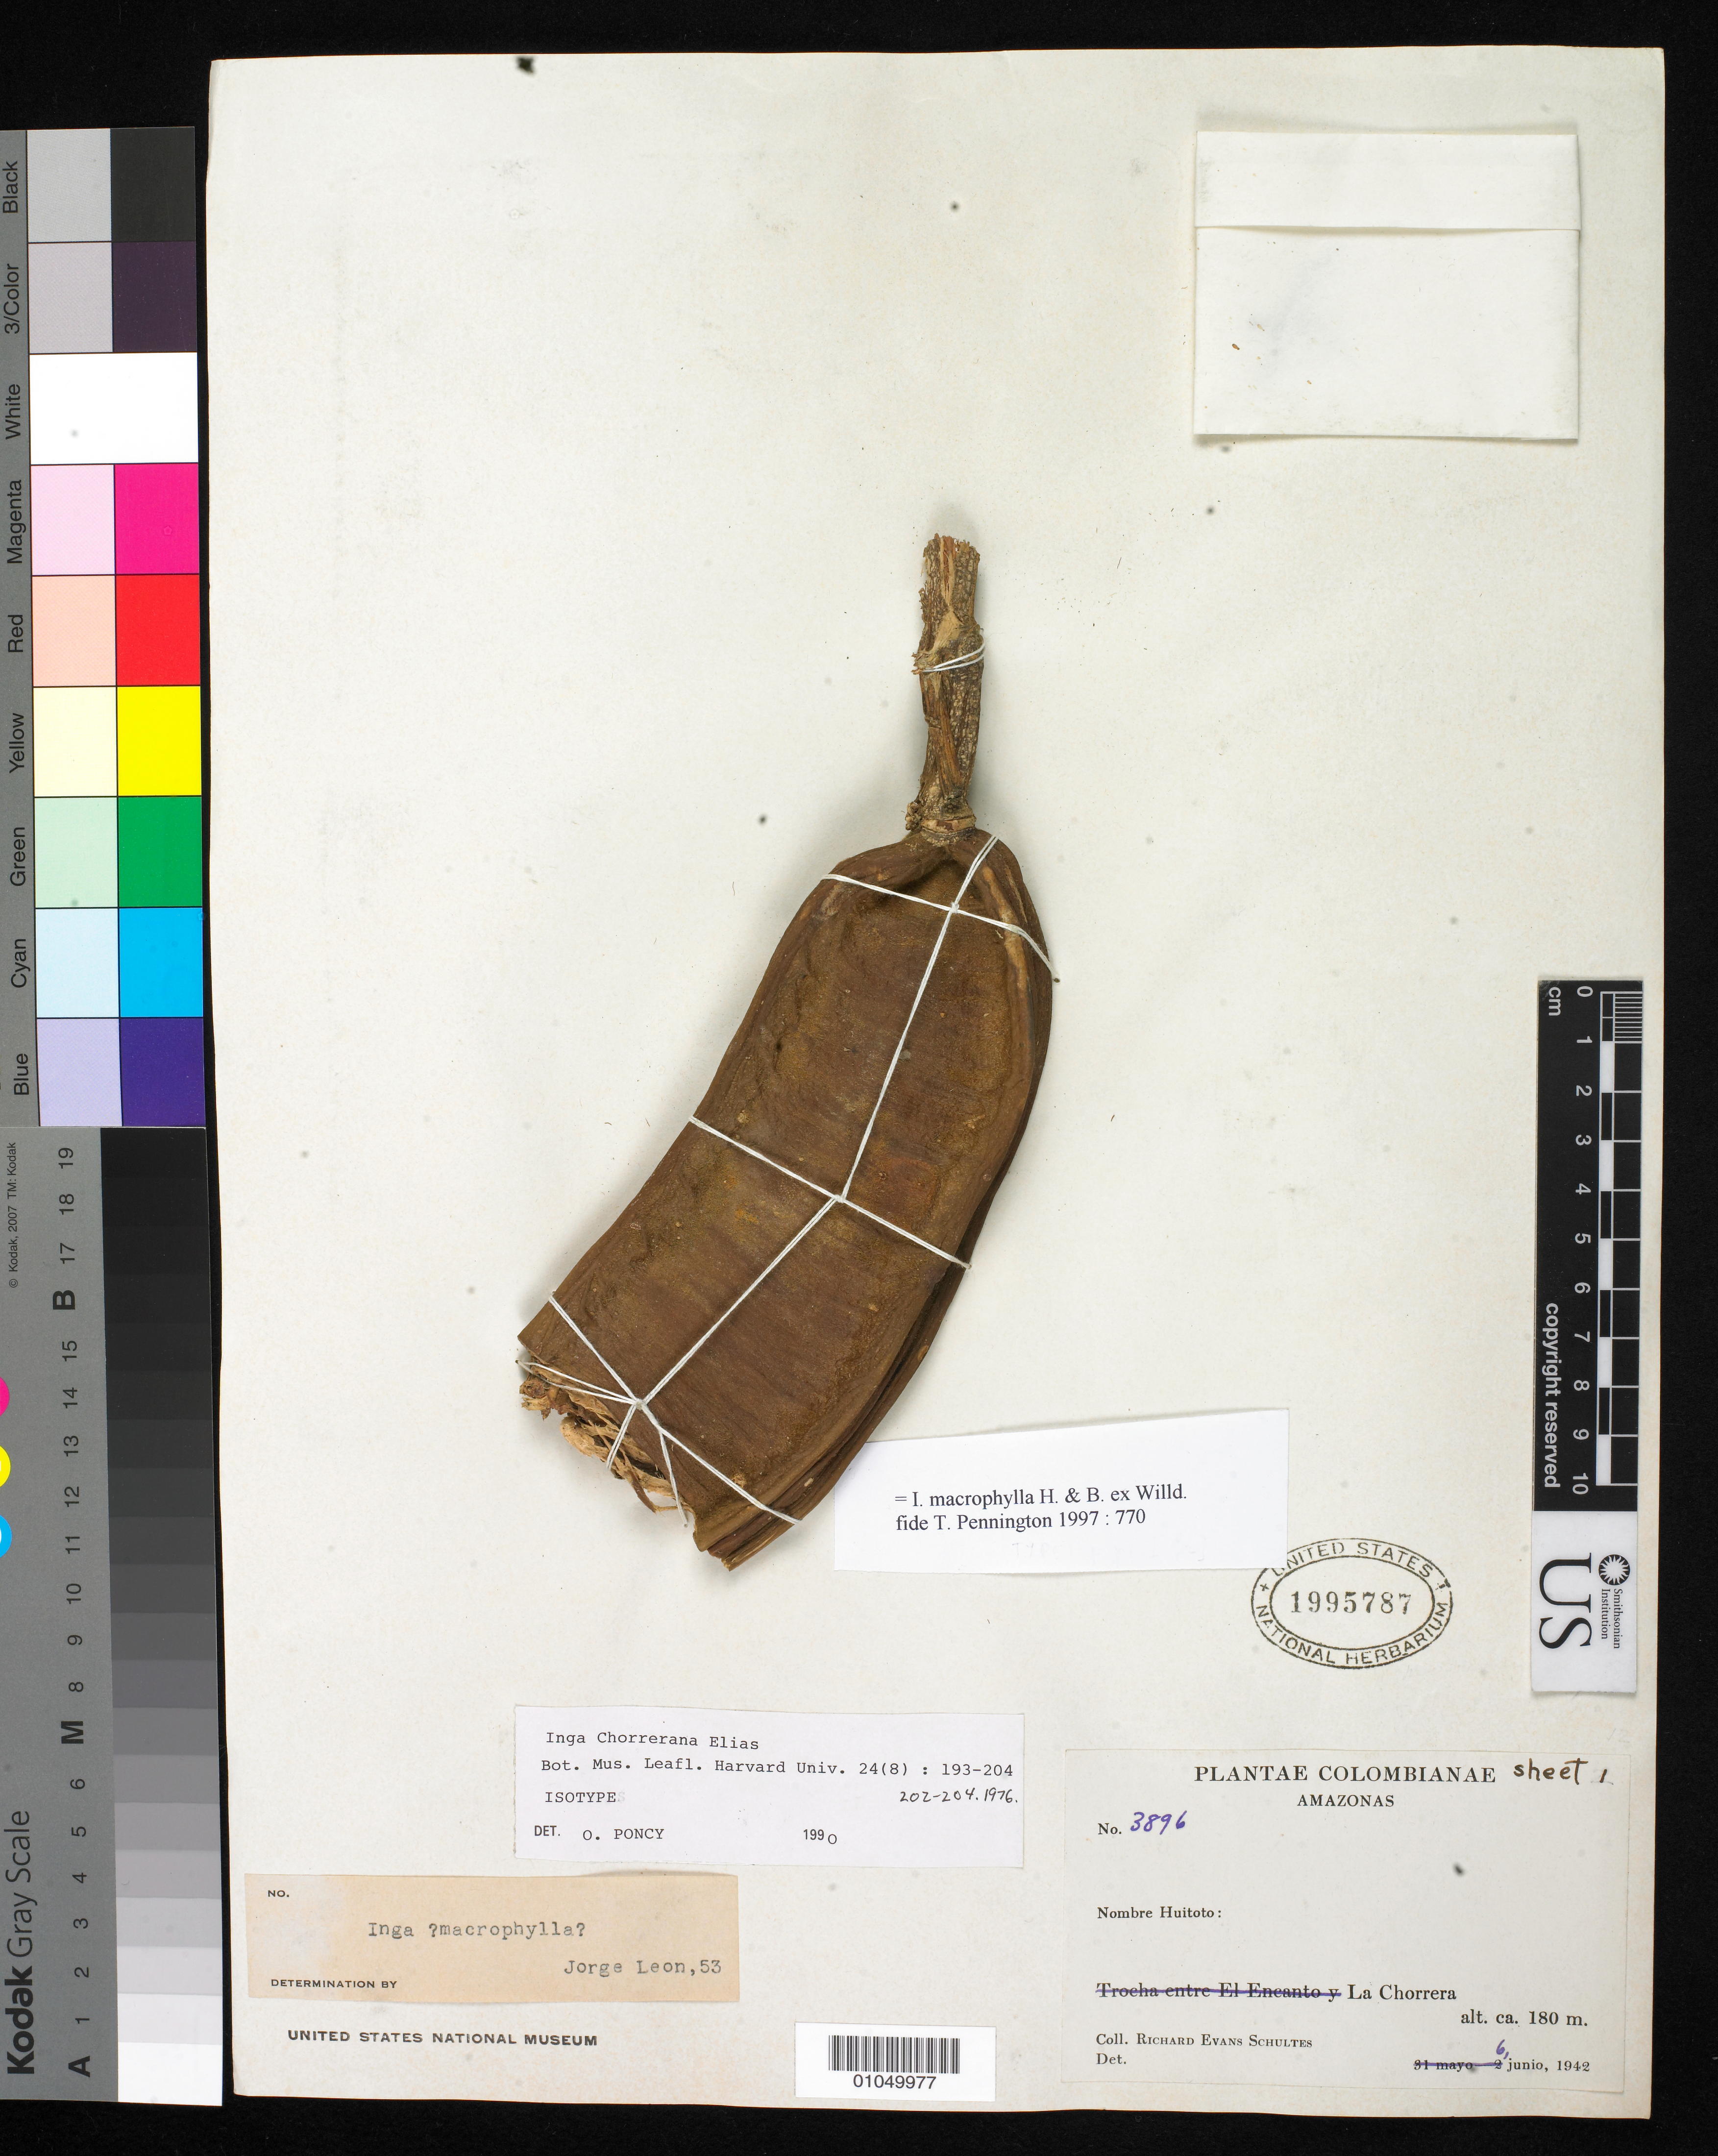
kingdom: Plantae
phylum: Tracheophyta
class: Magnoliopsida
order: Fabales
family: Fabaceae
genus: Inga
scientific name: Inga chorrerana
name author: T.S. Elias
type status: Isotype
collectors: R. E. Schultes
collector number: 3896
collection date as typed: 06 Jun 1942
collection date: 1942-06-06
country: Colombia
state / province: Amazônas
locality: La Chorrera.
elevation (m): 180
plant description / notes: Mounted with fruit only; label annotated "sheet 1" but no second sheet found (May 2011).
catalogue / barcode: US 1995787